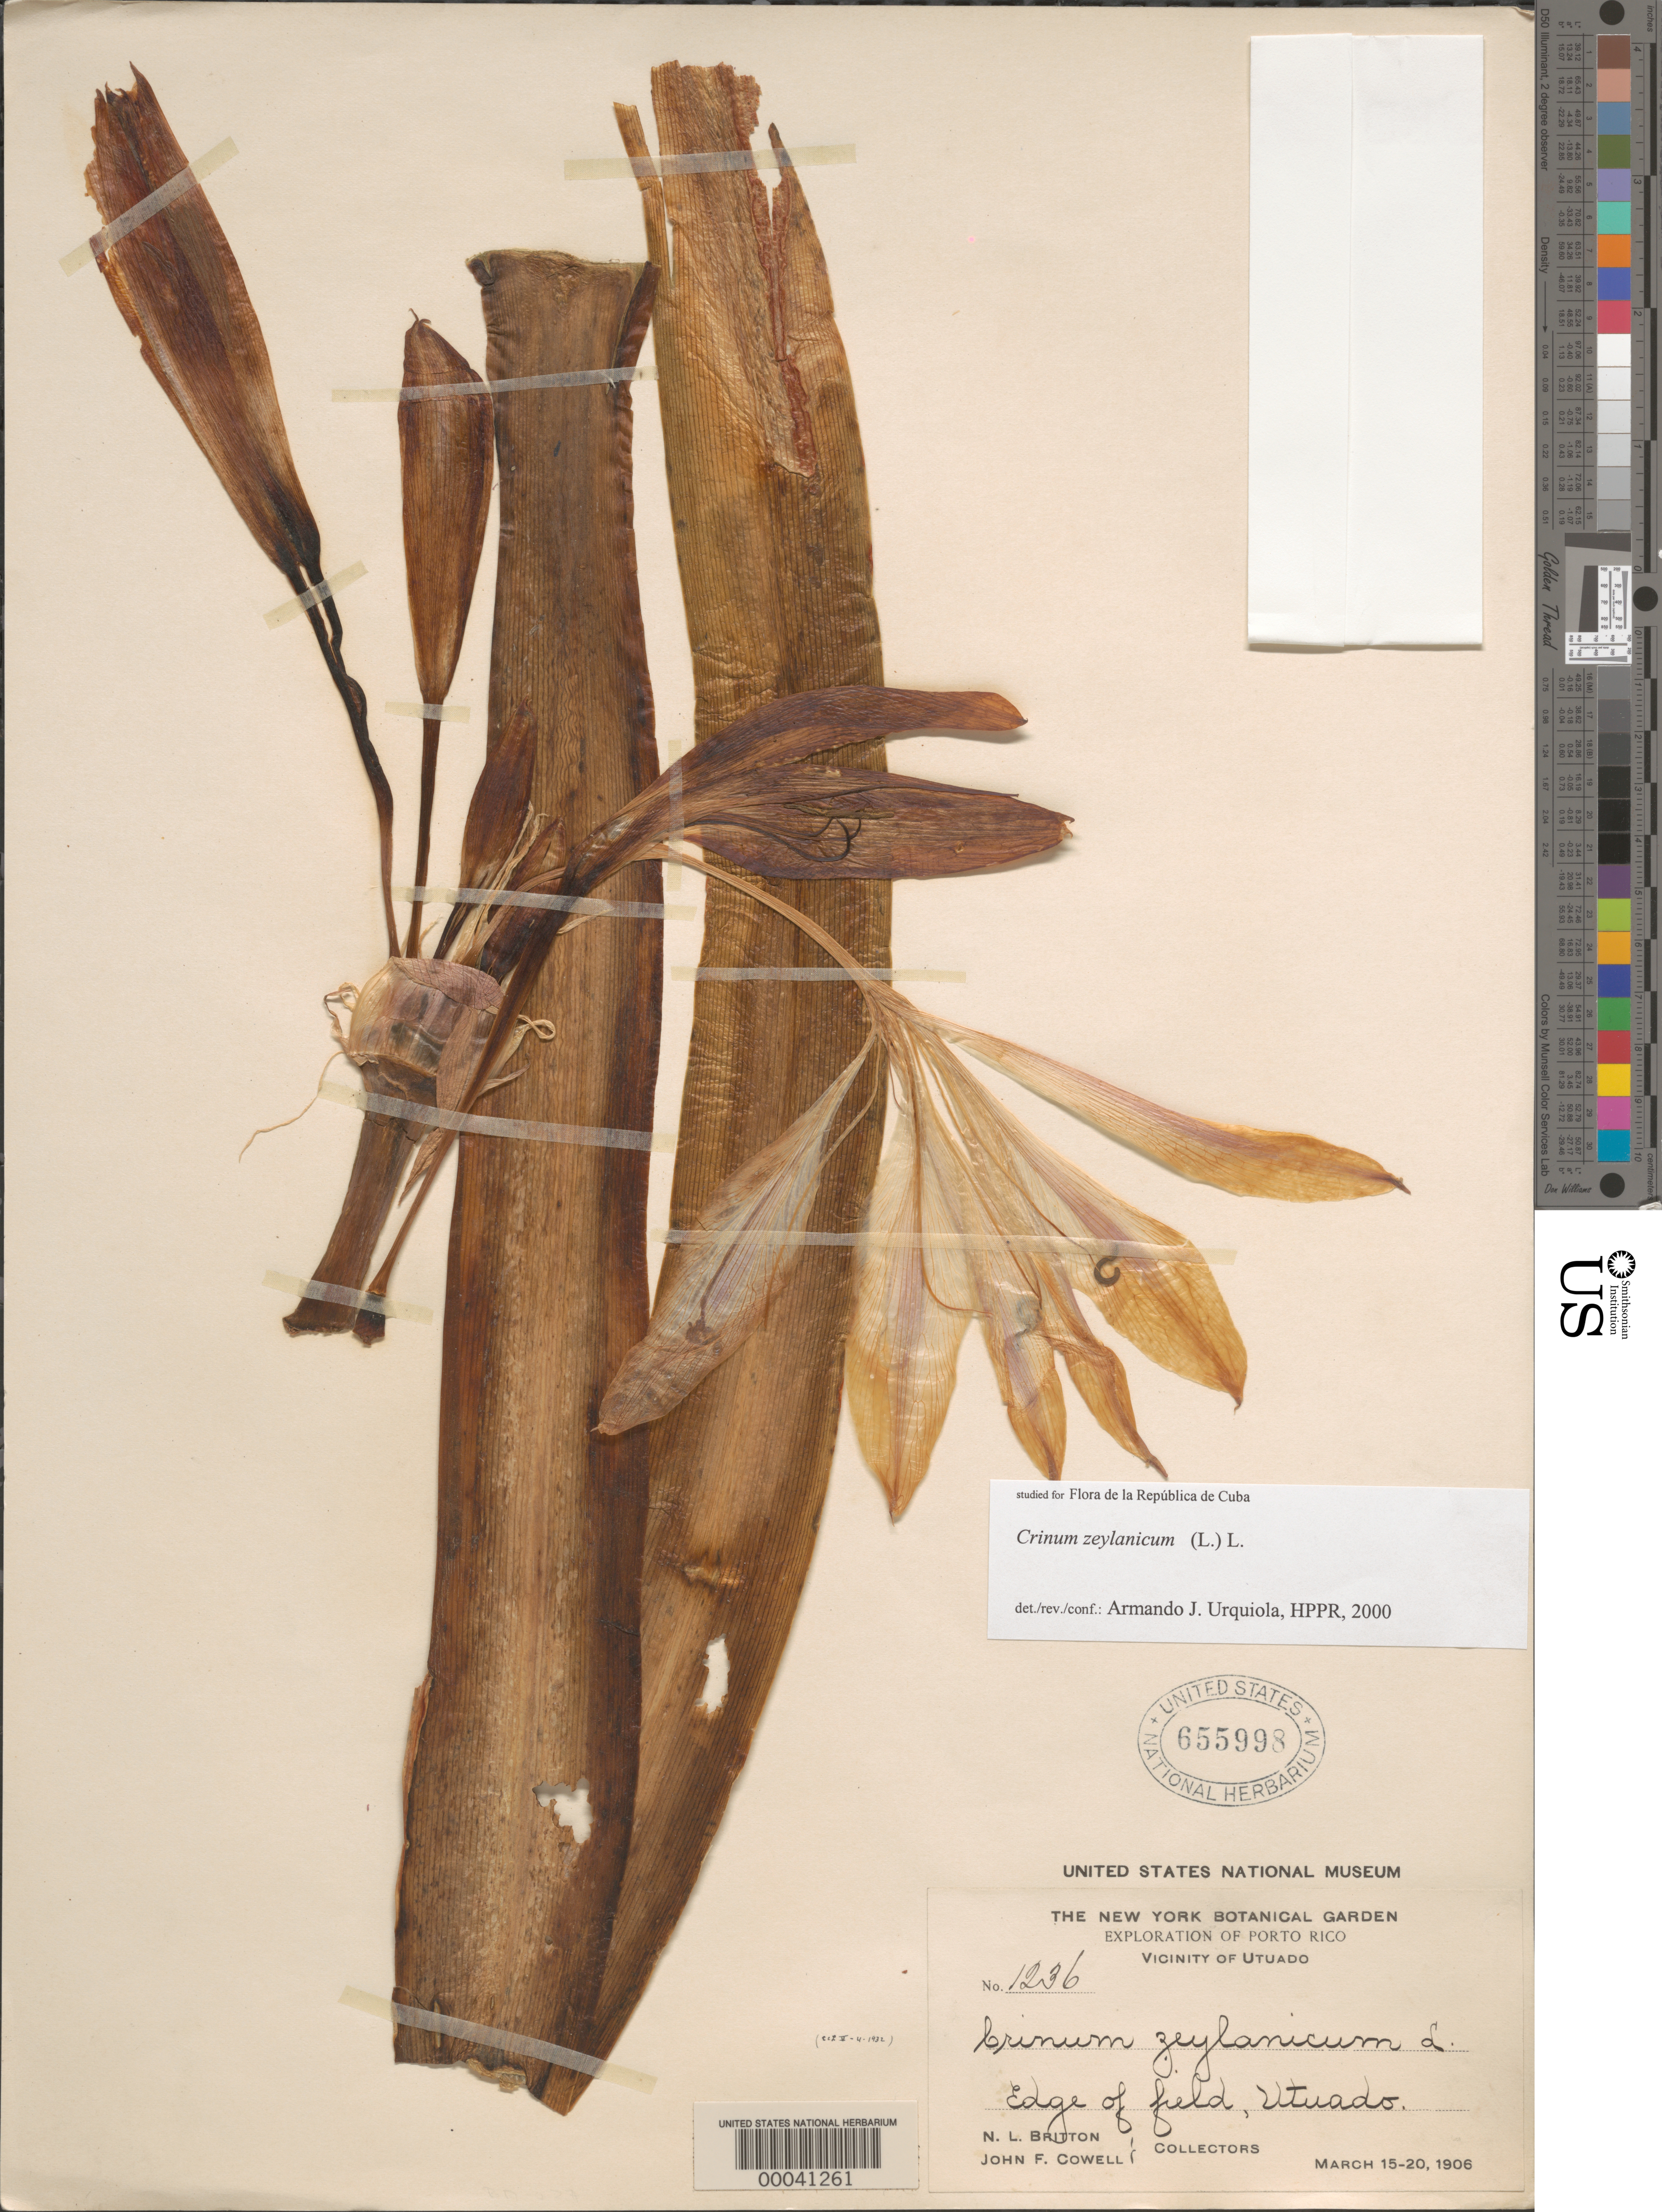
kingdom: Plantae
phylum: Tracheophyta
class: Liliopsida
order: Asparagales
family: Amaryllidaceae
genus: Crinum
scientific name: Crinum zeylanicum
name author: (L.) L.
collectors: N. Britton & J. F. Cowell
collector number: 1236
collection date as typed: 15 Mar 1906 to 20 Mar 1906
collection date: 1906-03-15/1906-03-20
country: Puerto Rico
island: Greater Antilles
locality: Vicinity of utuado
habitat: Edge of field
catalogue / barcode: US 655998